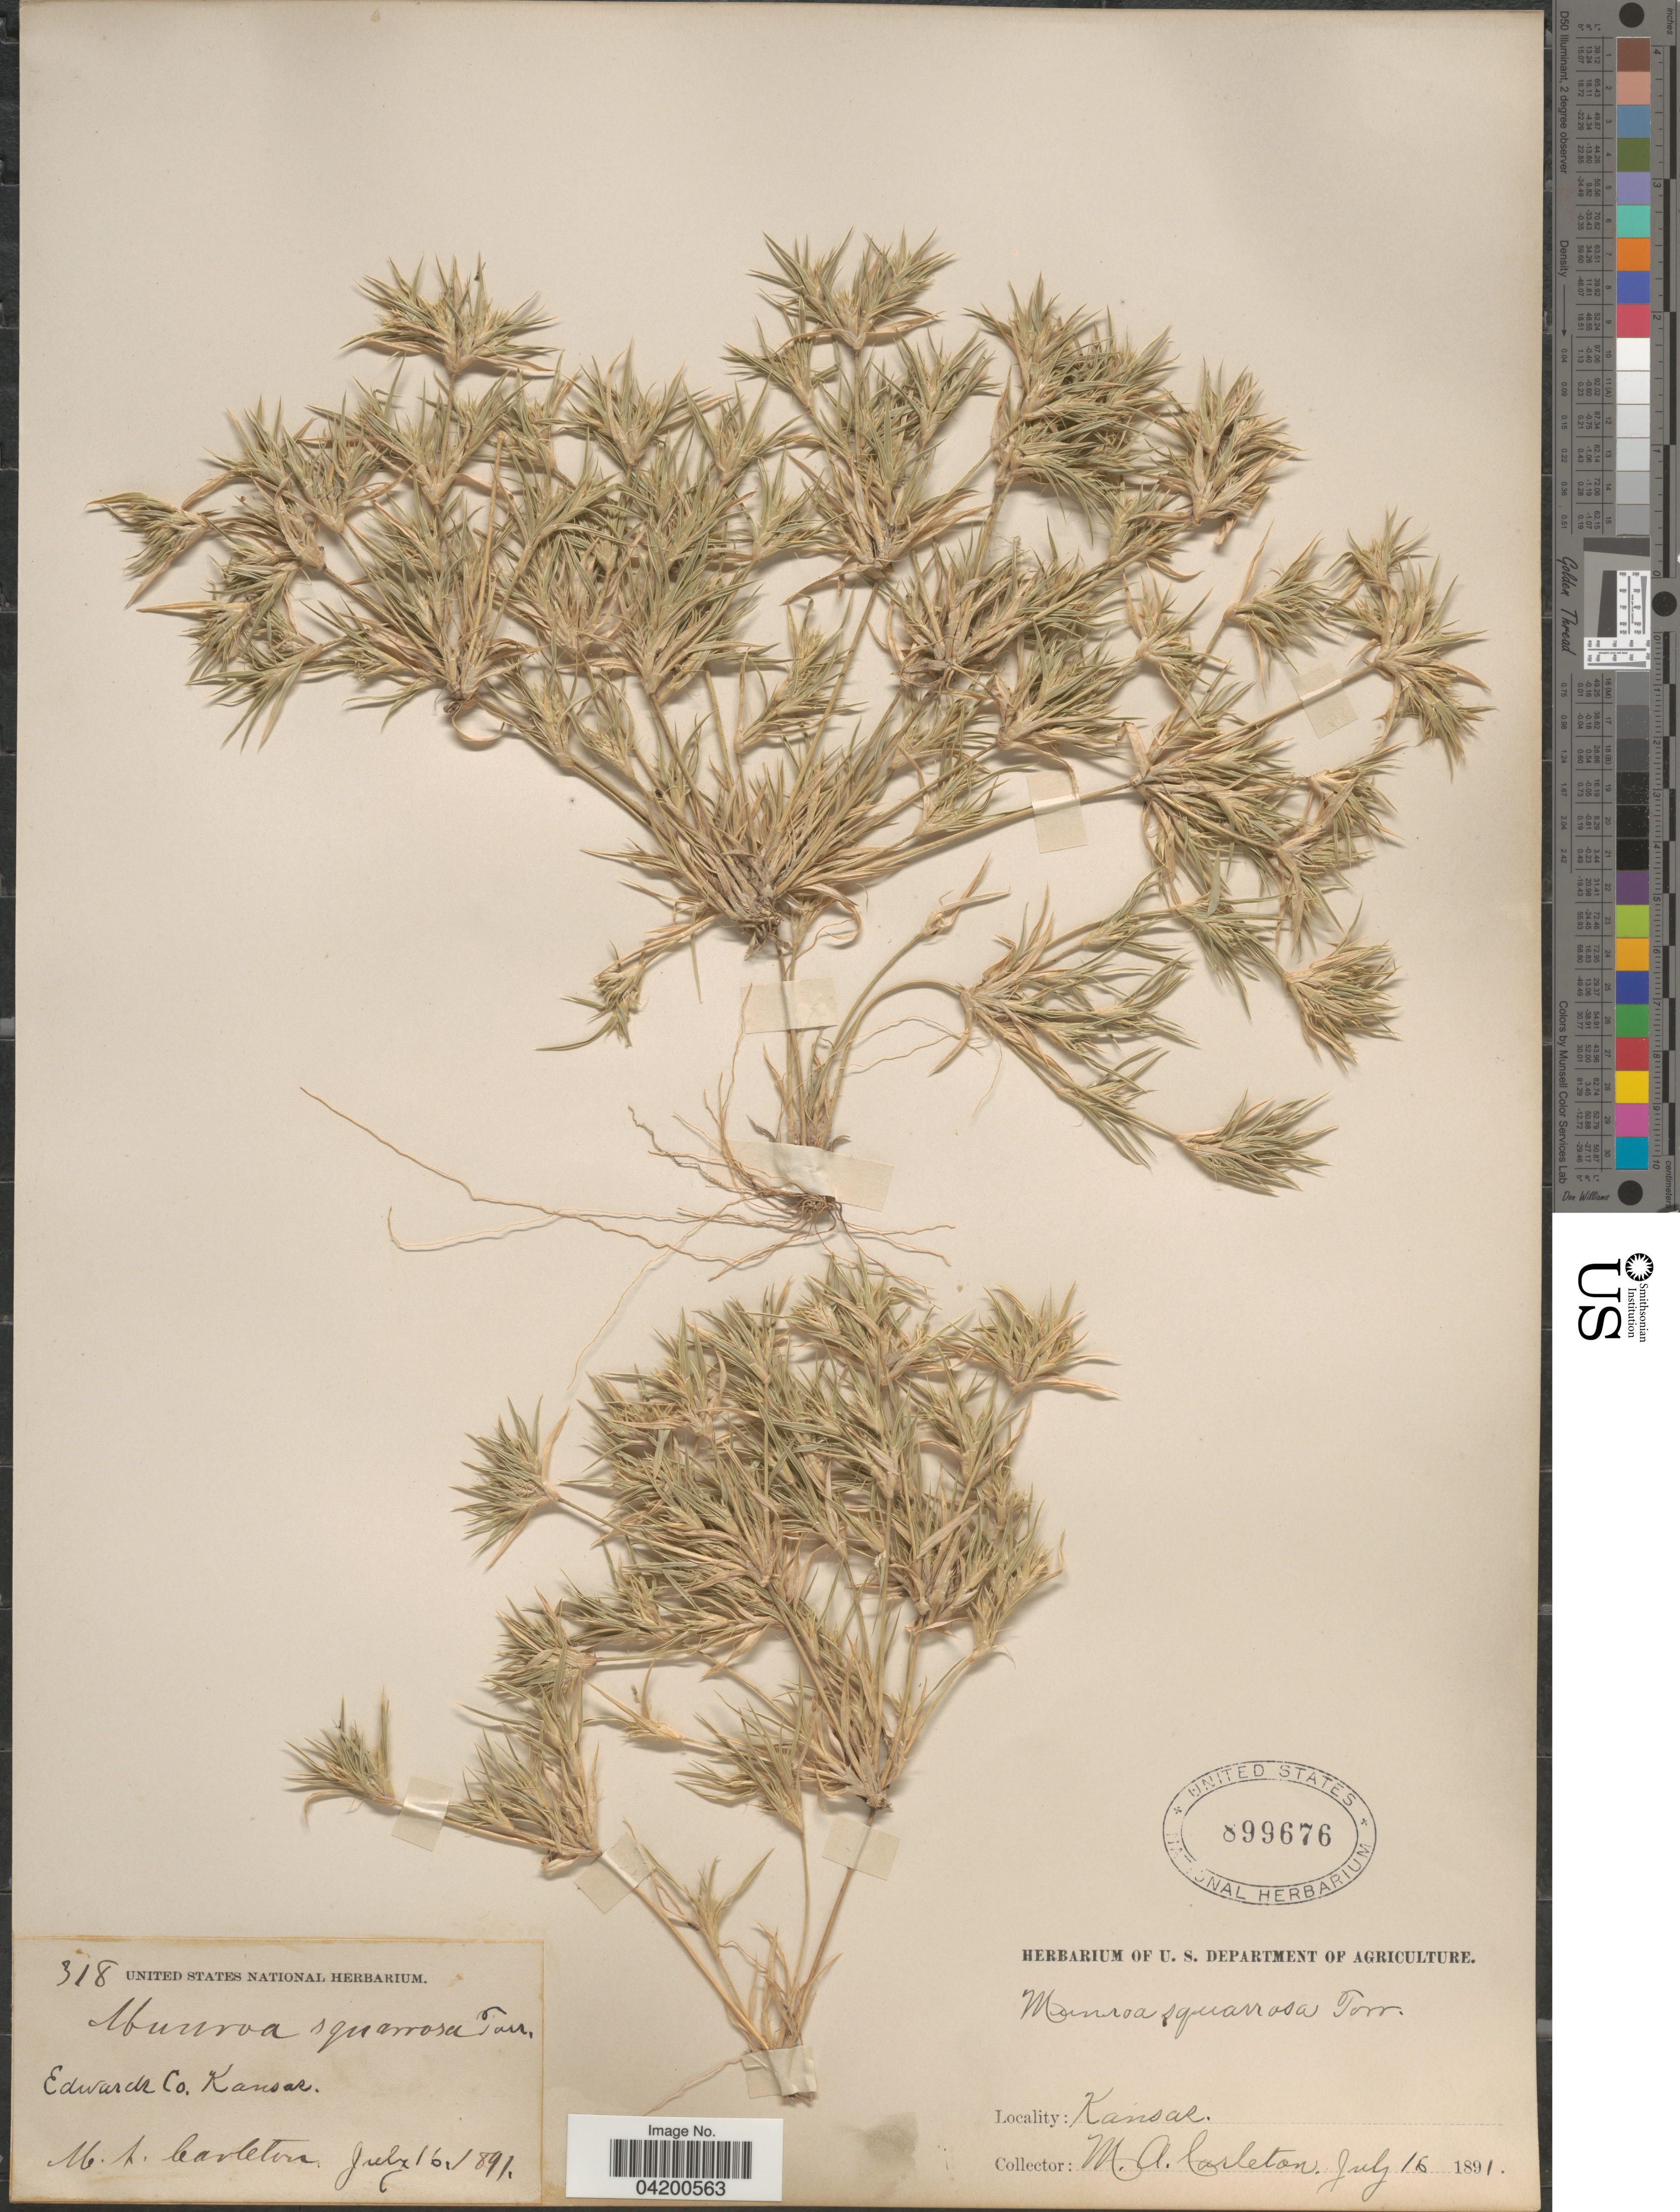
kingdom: Plantae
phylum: Tracheophyta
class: Liliopsida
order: Poales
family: Poaceae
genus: Munroa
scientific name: Munroa squarrosa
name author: (Nutt.) Torr.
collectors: M. A. Carleton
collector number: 318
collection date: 1891-07-16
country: United States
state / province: Kansas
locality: Edwards Co.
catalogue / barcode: US 899676